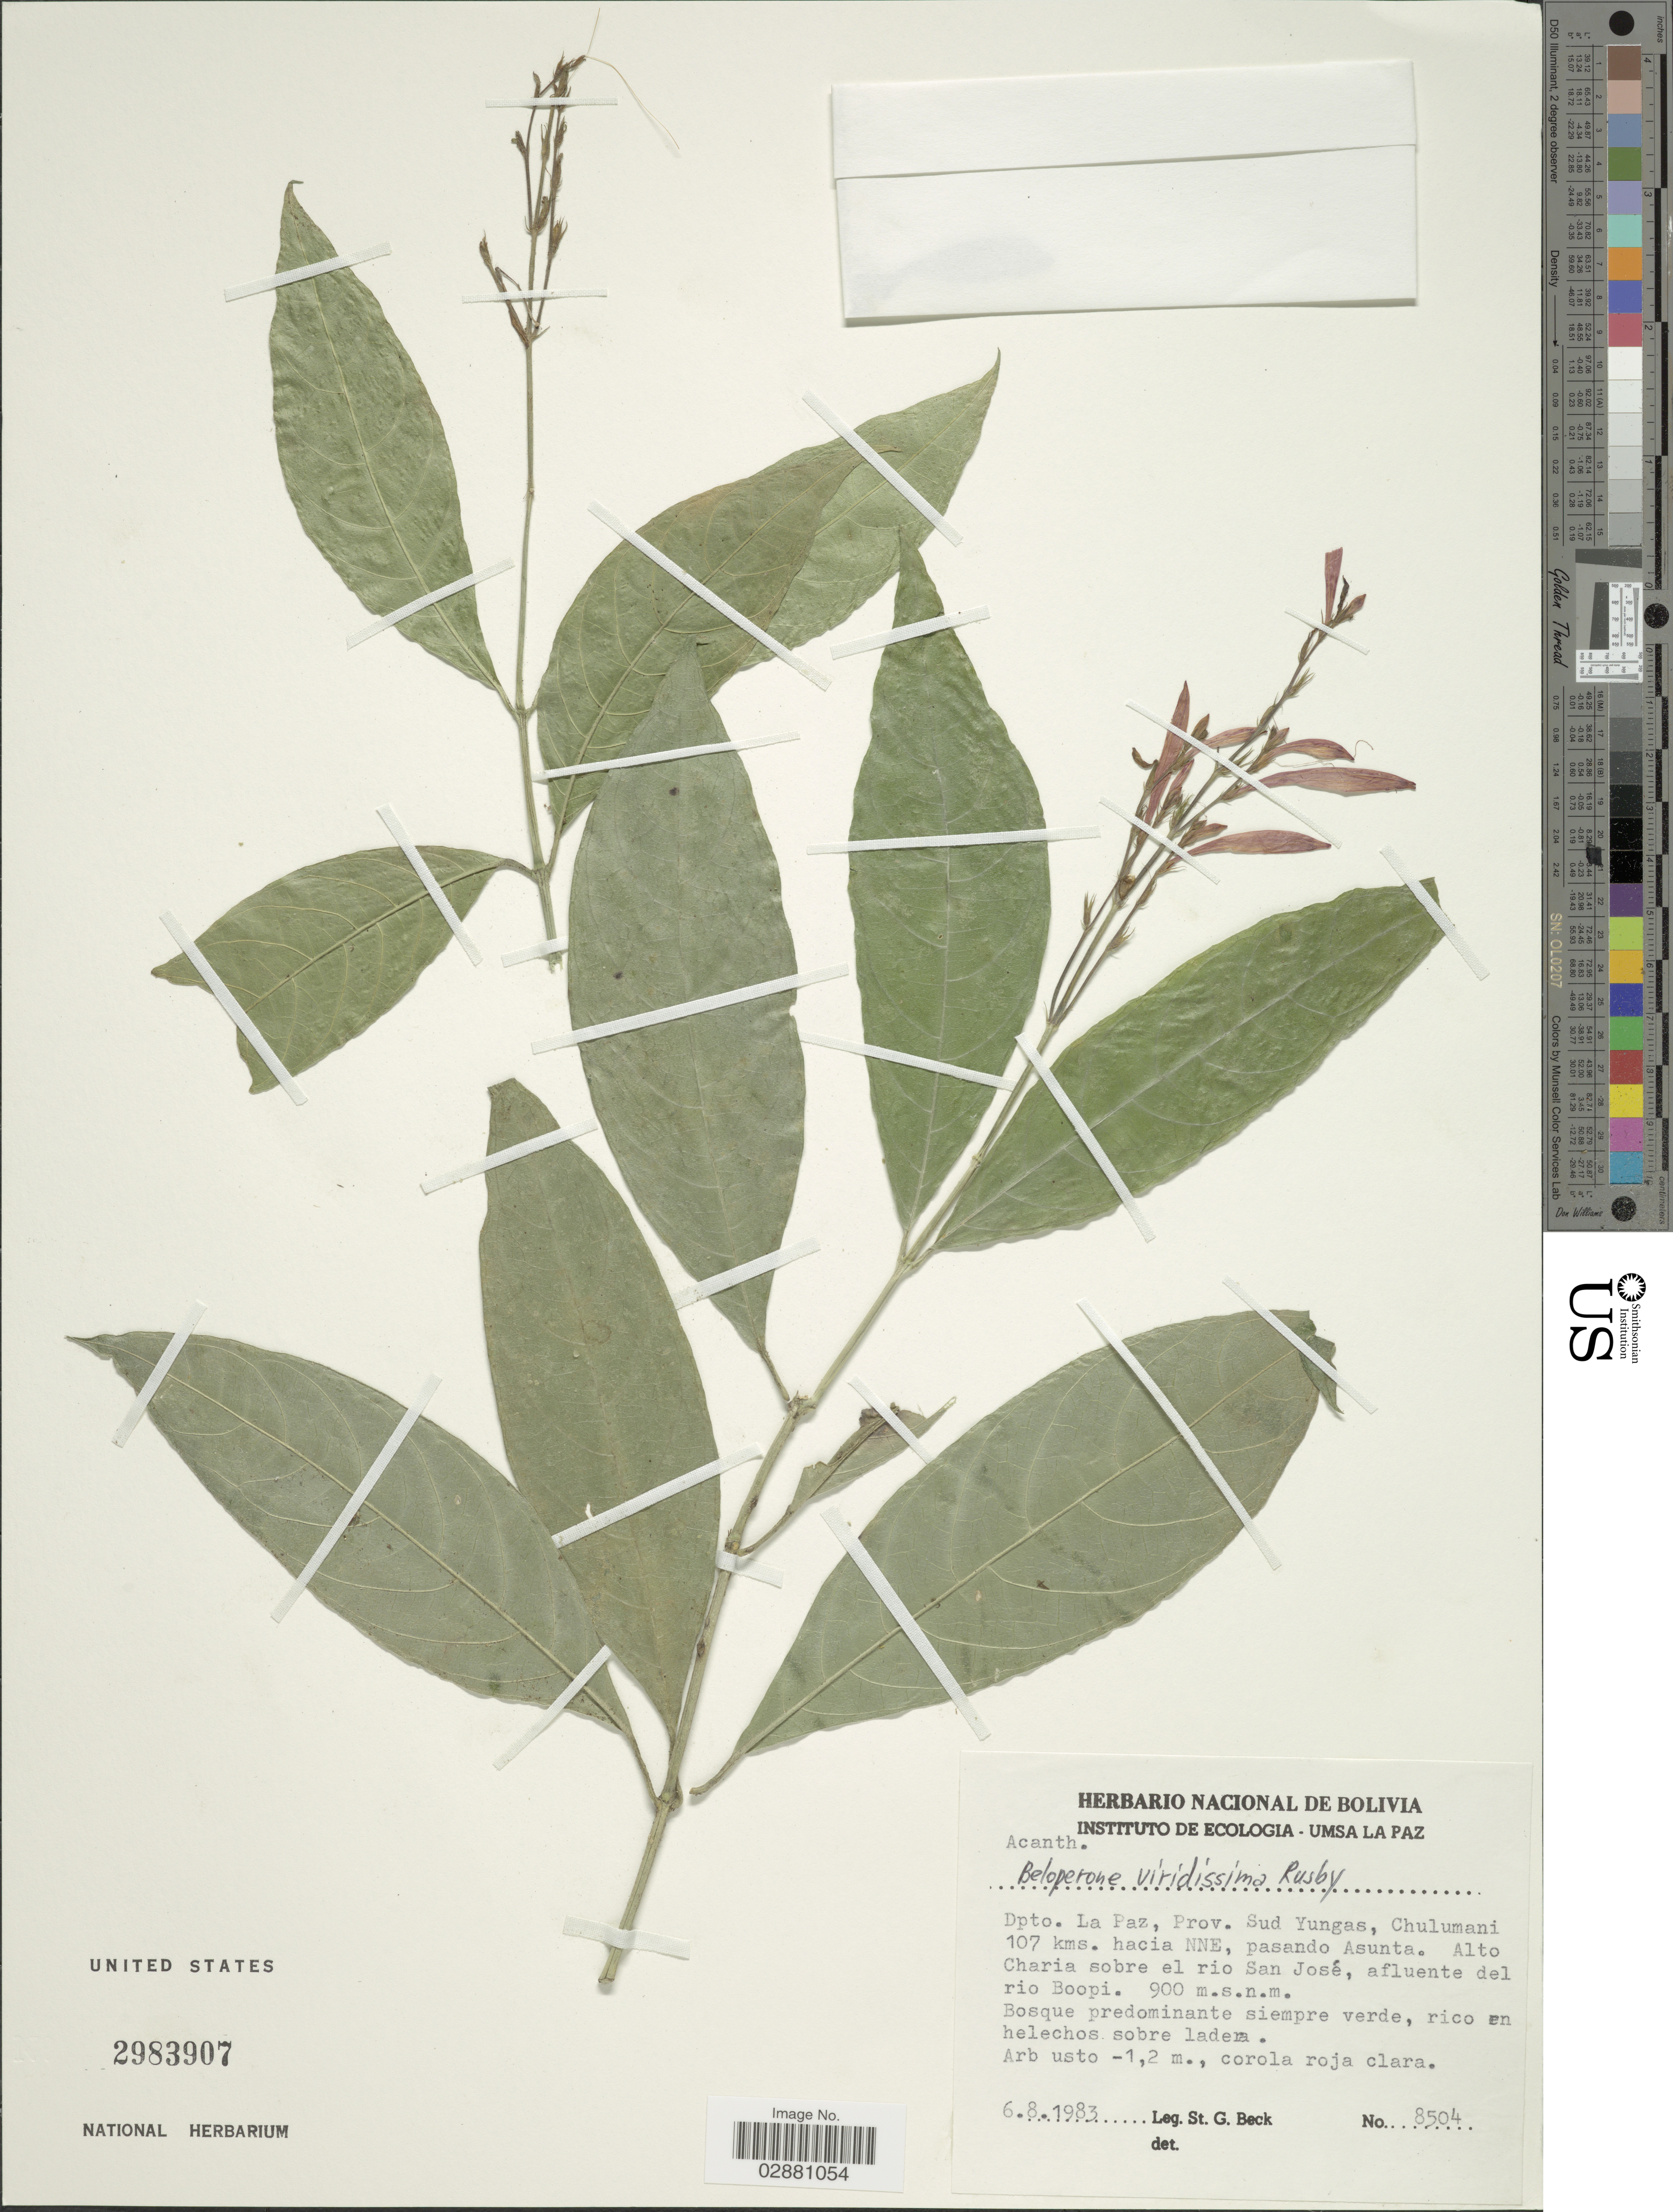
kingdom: Plantae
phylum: Tracheophyta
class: Magnoliopsida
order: Lamiales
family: Acanthaceae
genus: Beloperone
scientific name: Beloperone viridissima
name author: Rusby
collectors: S. Beck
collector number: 8504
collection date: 1983-08-06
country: Bolivia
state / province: La Paz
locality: Dpto. La Paz, Prov. Sud Yungas, Chulumani 107 kms. hacia NNE, pasando Asunta. Alto Charia sobre el rio San José, afluente del rio Boopi.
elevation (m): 900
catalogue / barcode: US 2983907